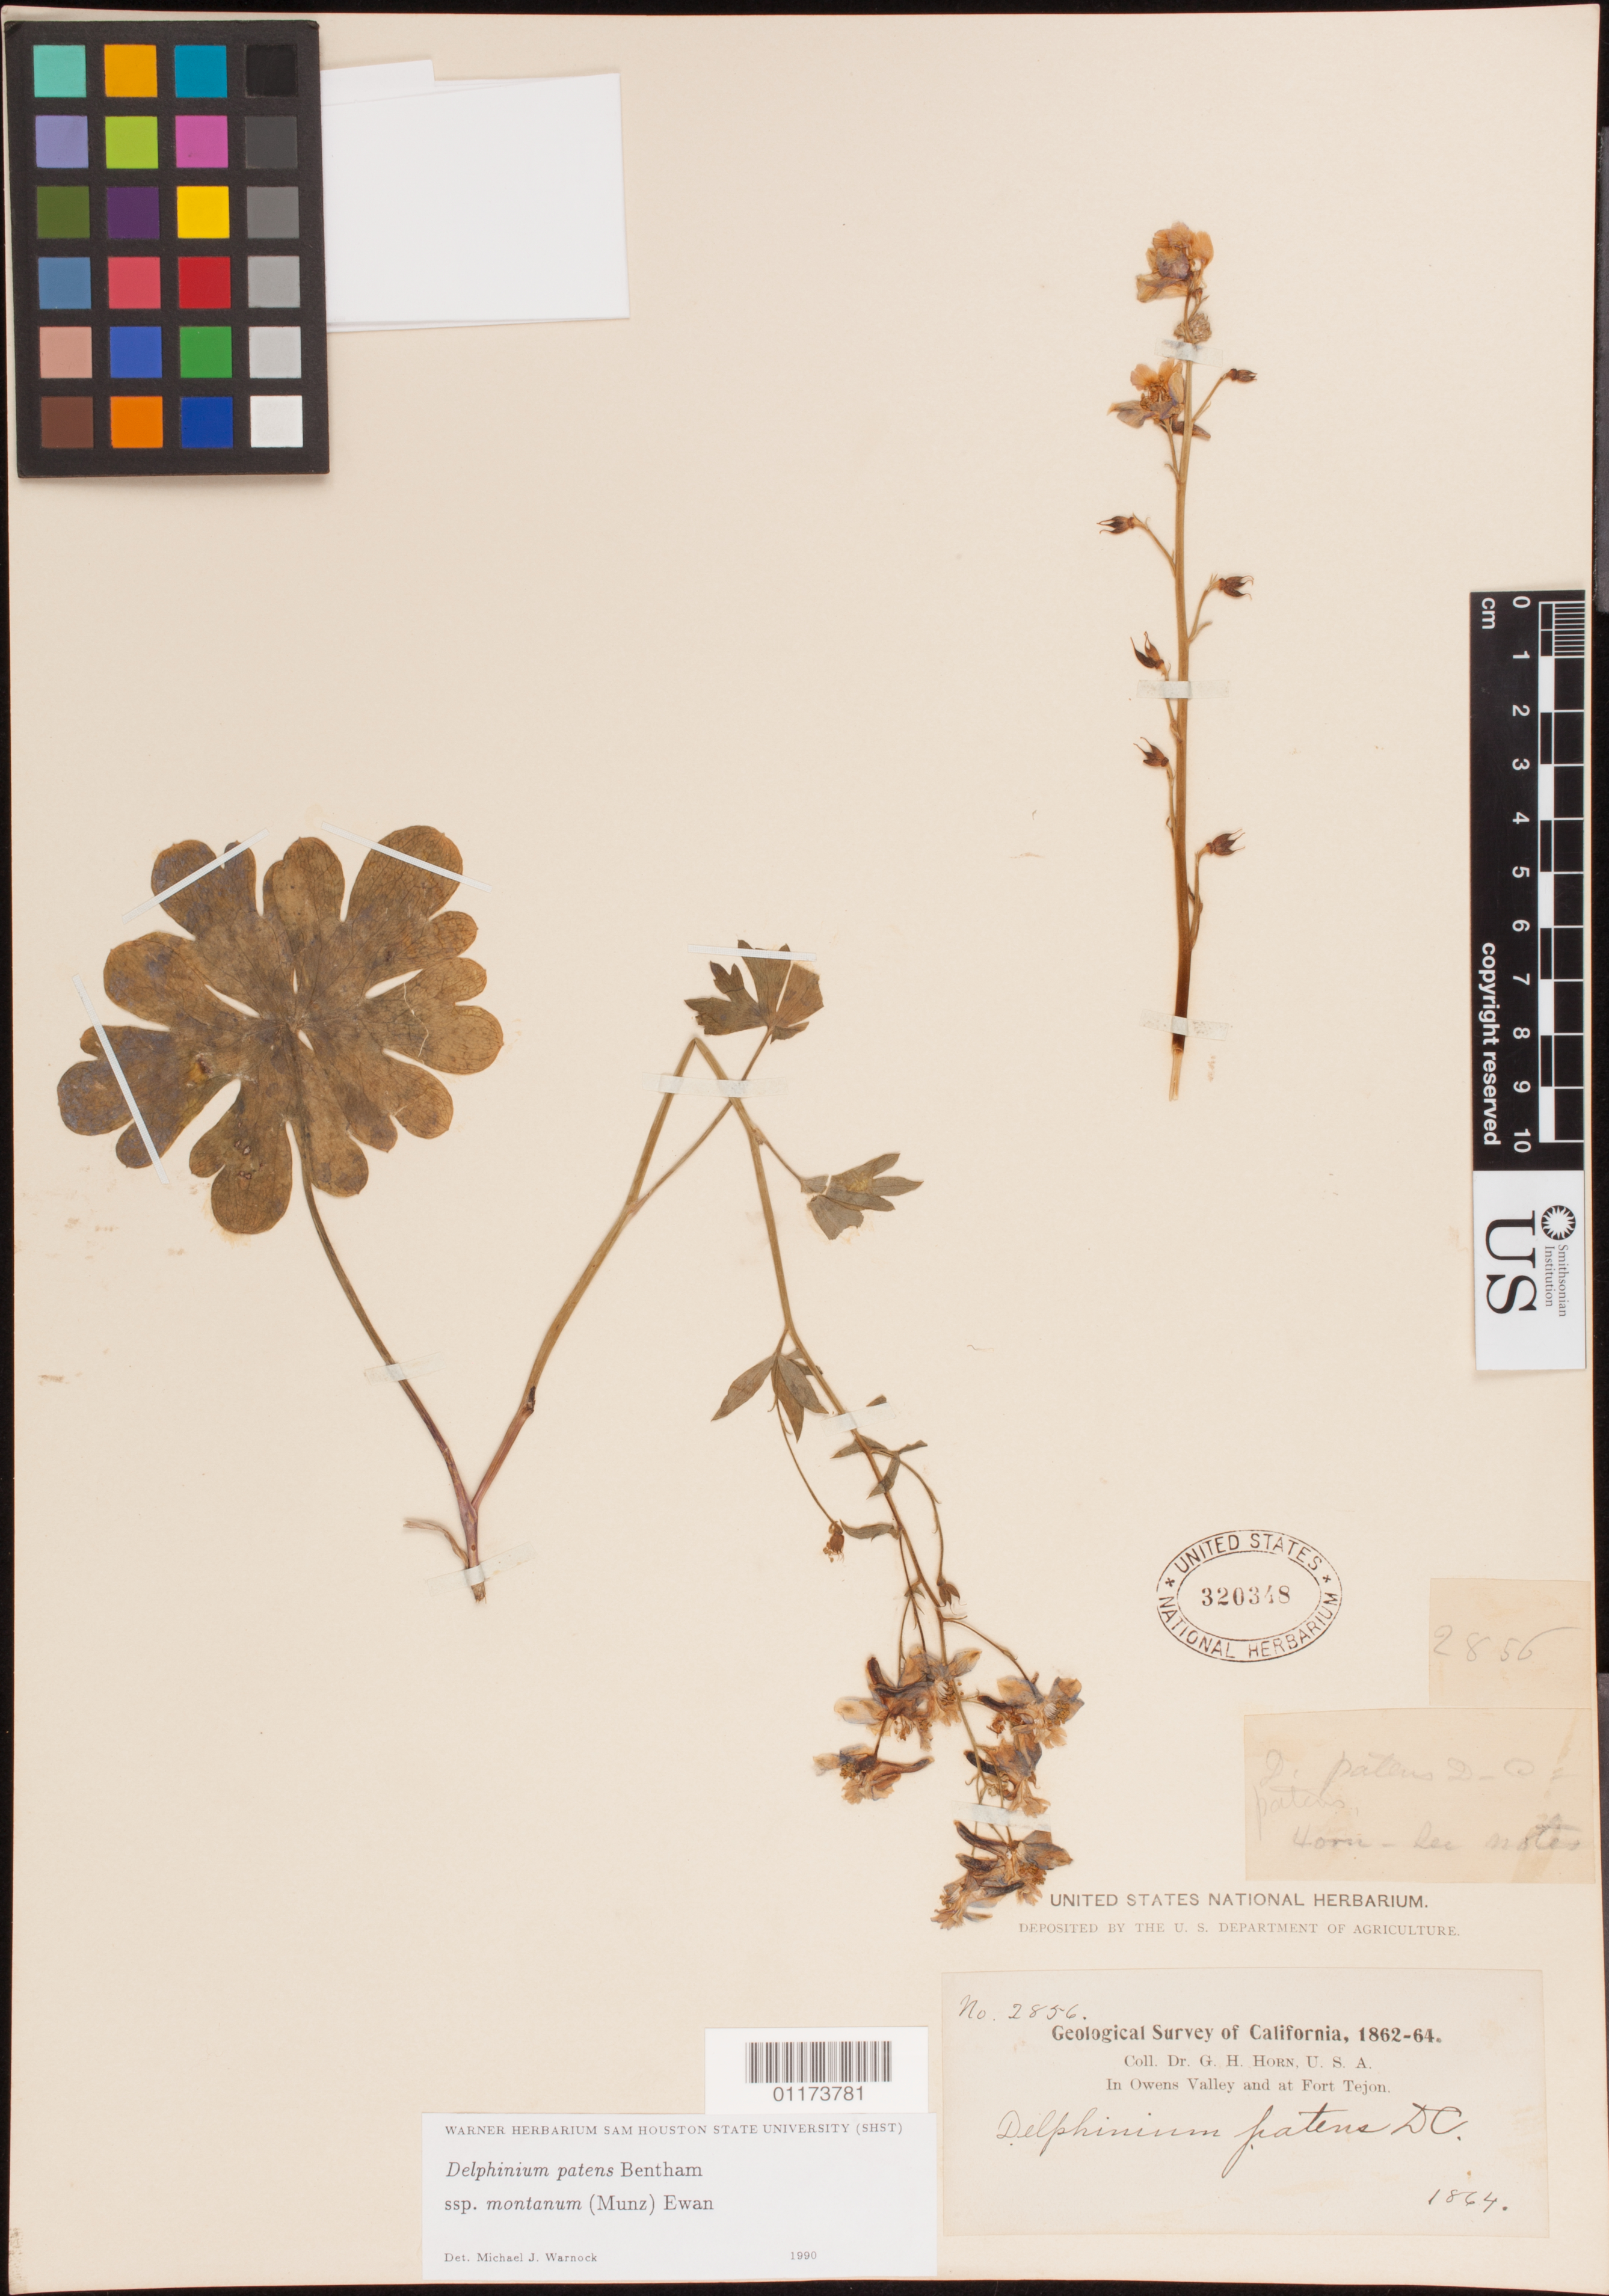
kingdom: Plantae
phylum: Tracheophyta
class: Magnoliopsida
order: Ranunculales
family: Ranunculaceae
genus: Delphinium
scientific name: Delphinium patens subsp. montanum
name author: (Munz) Ewan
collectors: G. Horn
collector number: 2856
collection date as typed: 1864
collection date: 1864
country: United States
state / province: California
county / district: Kern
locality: In Owens Valley and at Fort Tejon.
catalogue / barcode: US 320348